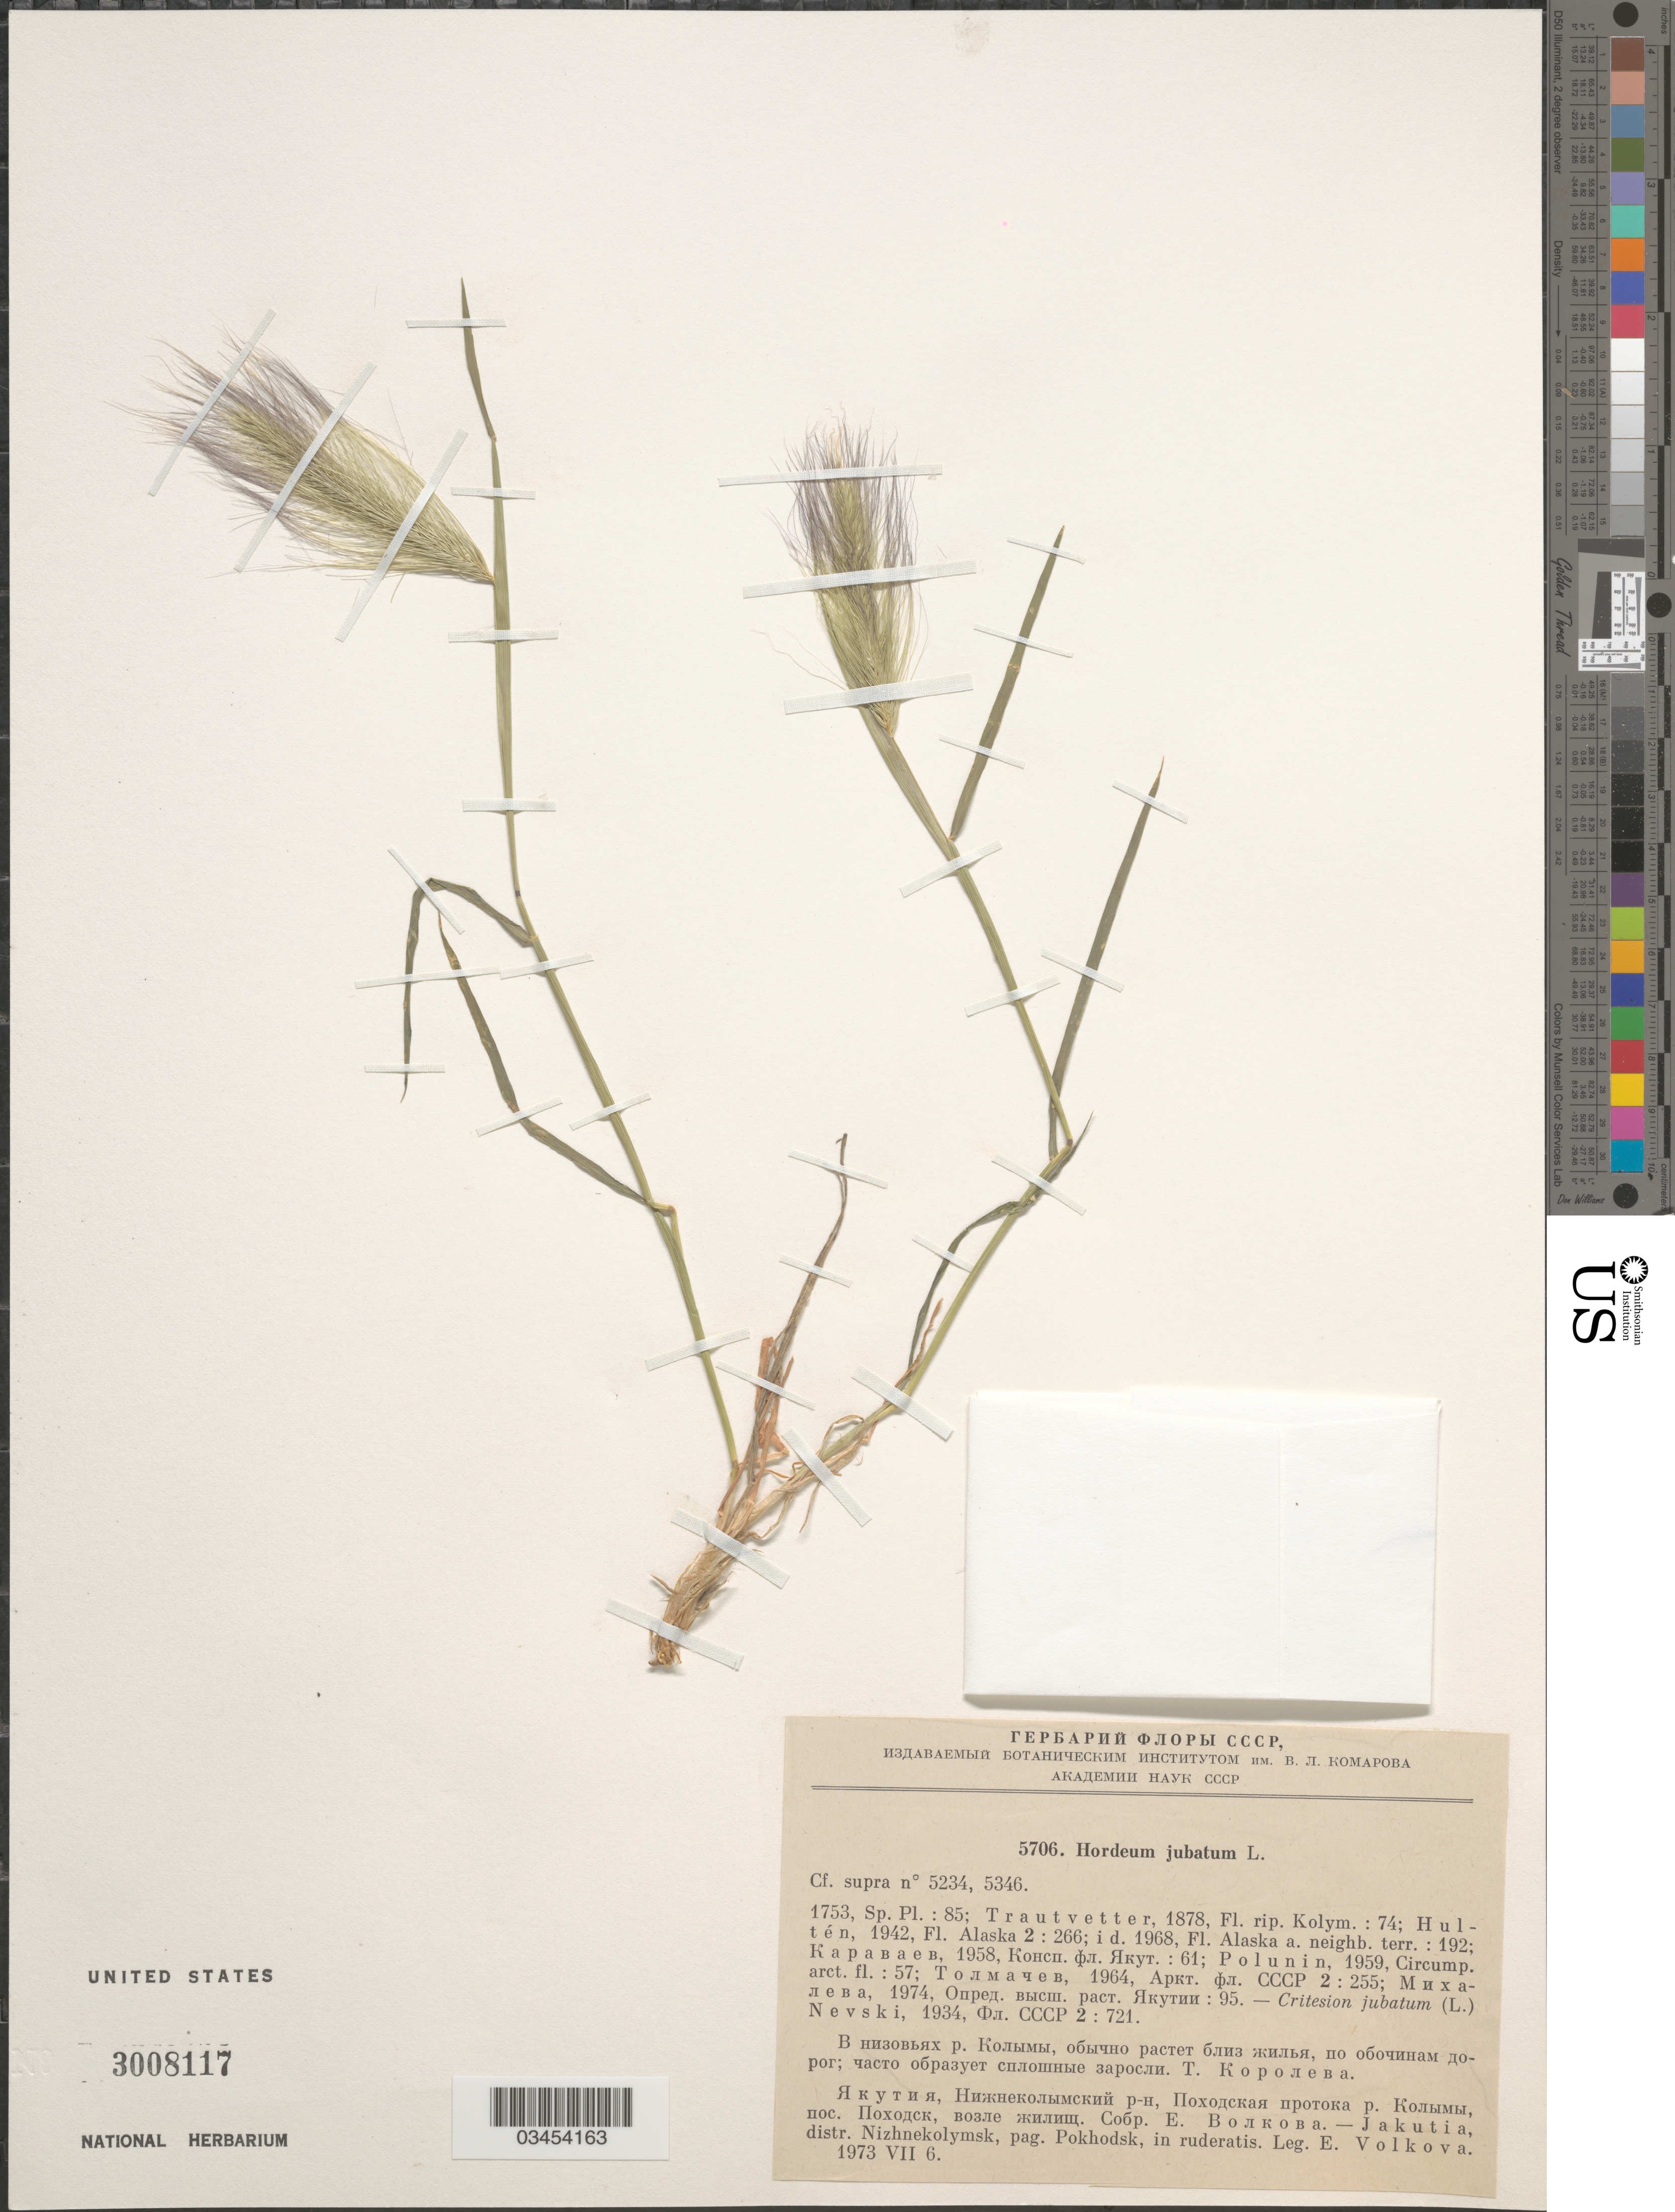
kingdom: Plantae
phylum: Tracheophyta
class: Liliopsida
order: Poales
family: Poaceae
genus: Hordeum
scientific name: Hordeum jubatum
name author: L.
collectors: E. V. Volkova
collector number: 5706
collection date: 1973-07-06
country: Russian Federation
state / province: Sakha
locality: Jakutia, distr. Nizhnekolymsk, pag. Pokhodsk, in ruderatis.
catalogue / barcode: US 3008117